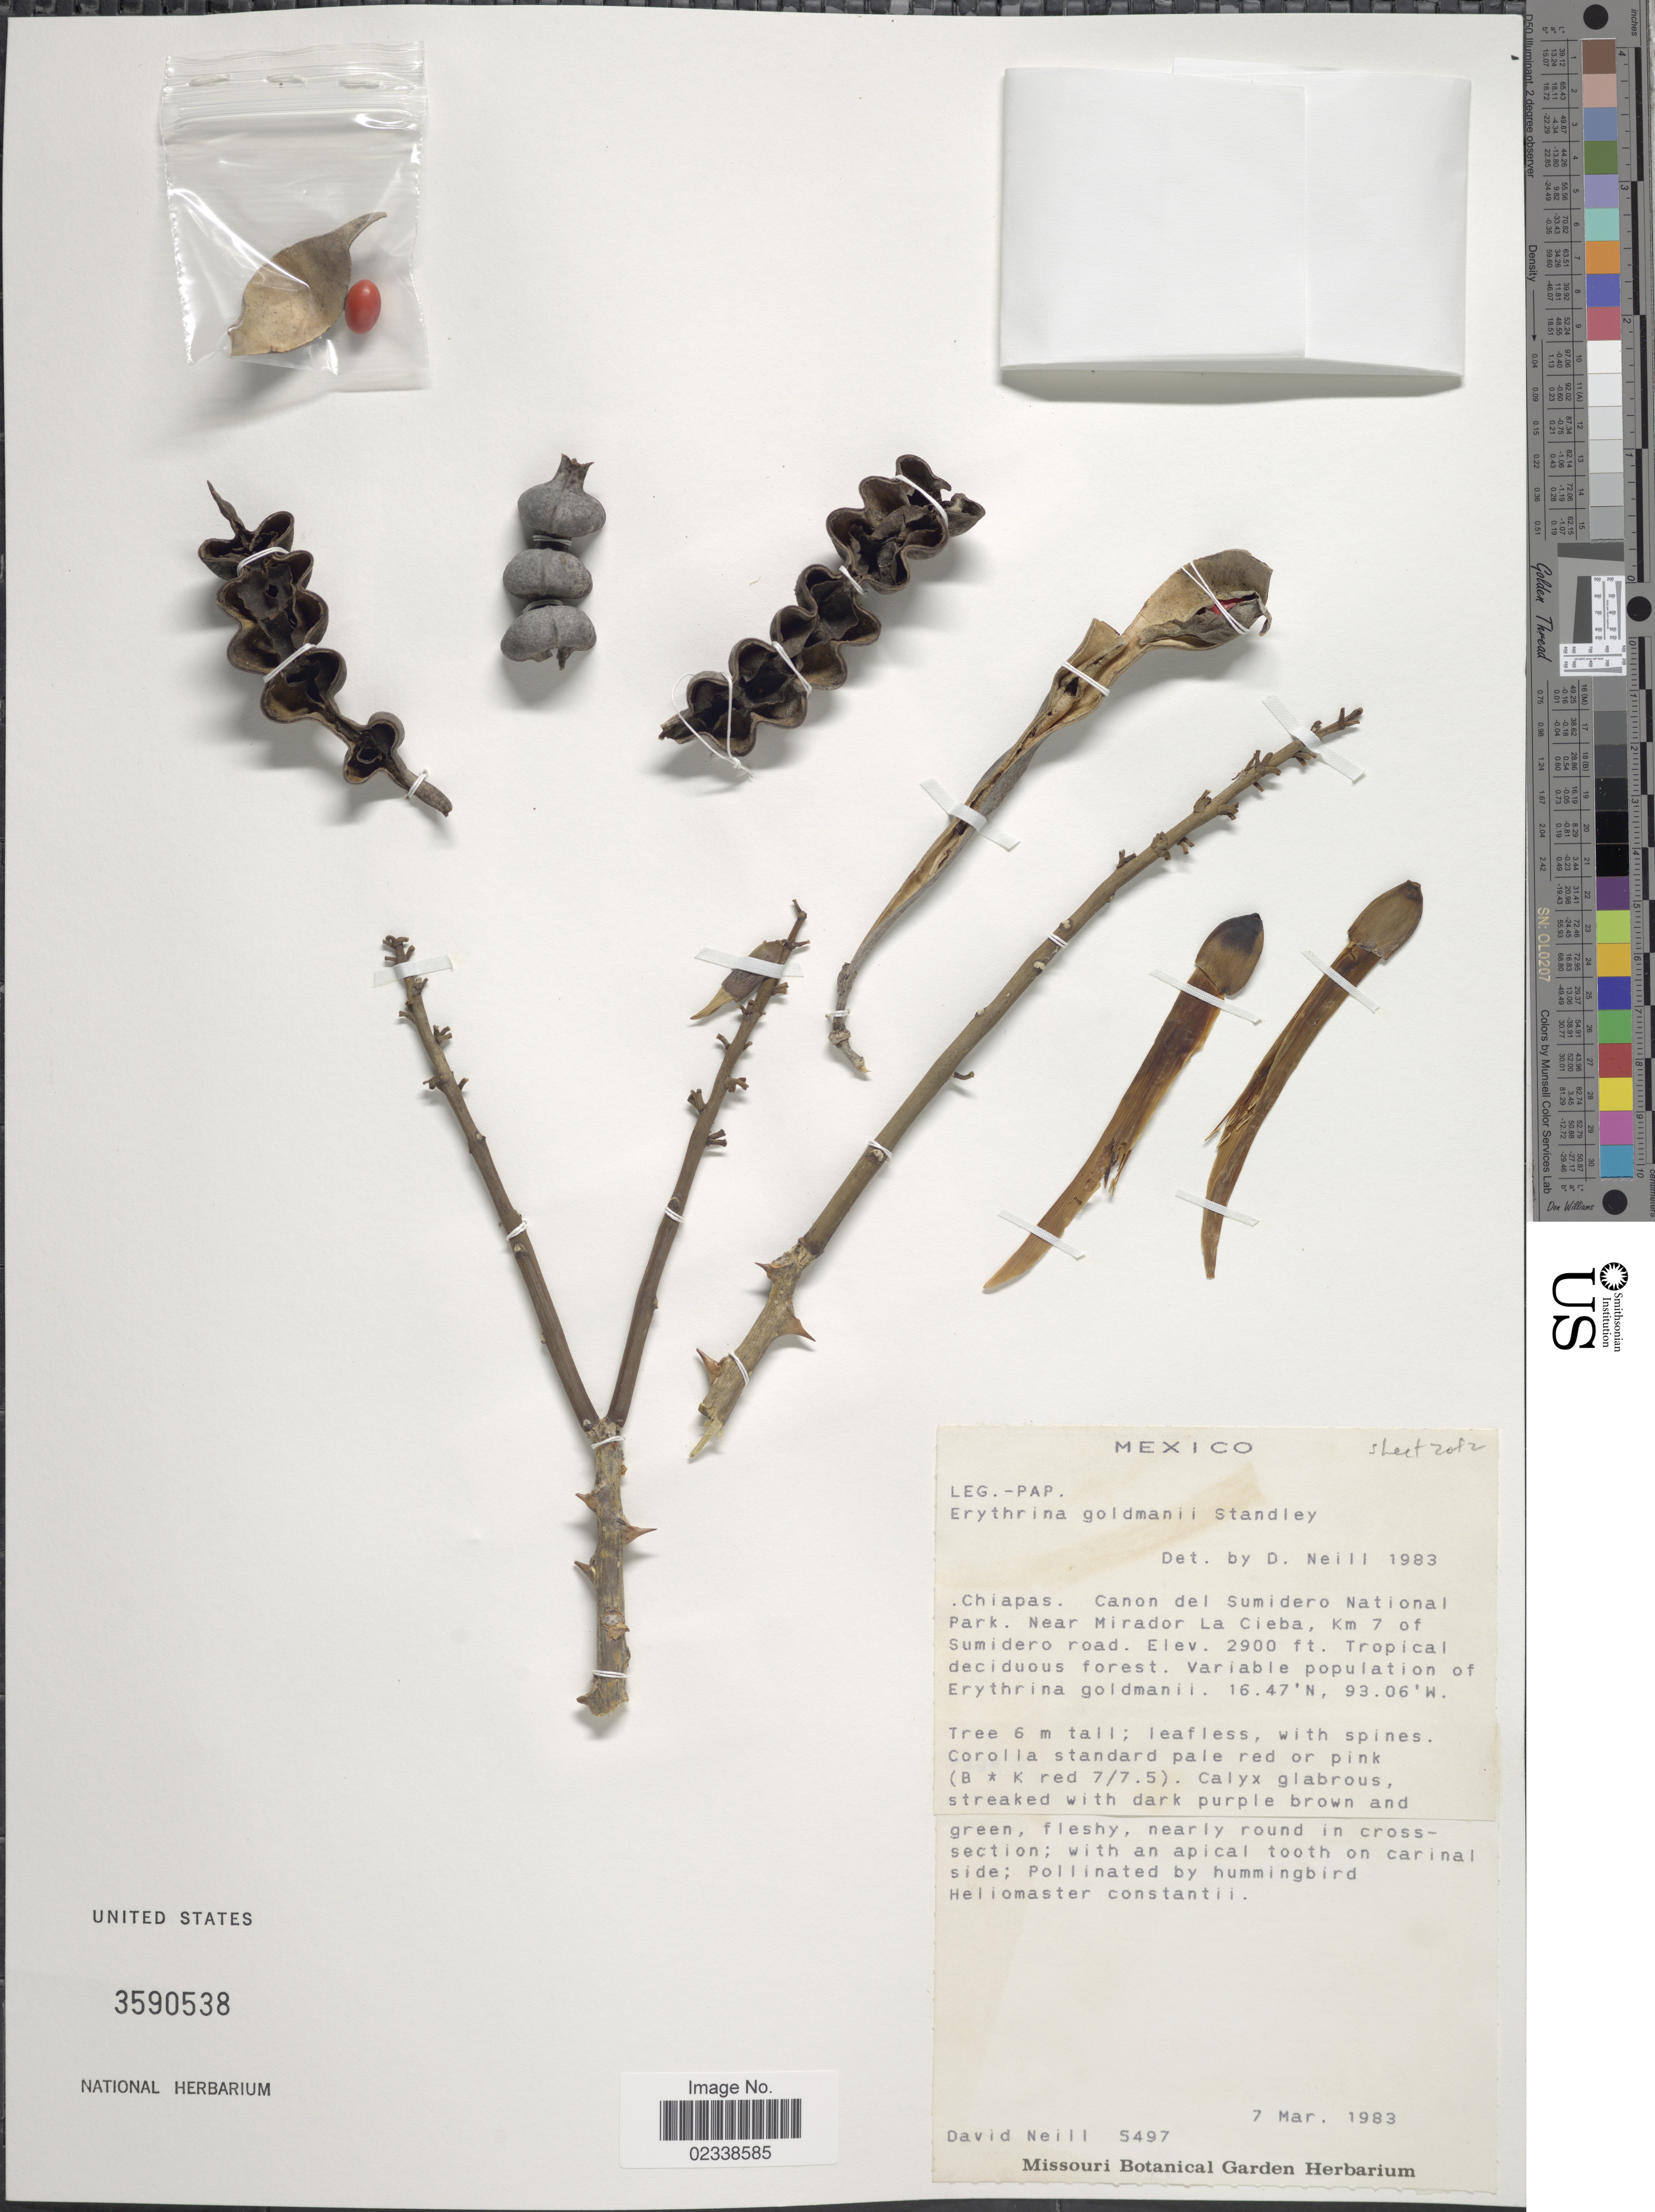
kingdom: Plantae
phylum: Tracheophyta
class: Magnoliopsida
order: Fabales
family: Fabaceae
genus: Erythrina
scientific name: Erythrina goldmanii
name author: Standl.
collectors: D. Neill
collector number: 5497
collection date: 1983-03-07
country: Mexico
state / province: Chiapas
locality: Canon del Sumidero National Park, near Mirador La Cieba, km 7 of Sumidero road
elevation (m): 884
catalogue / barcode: US 3590538